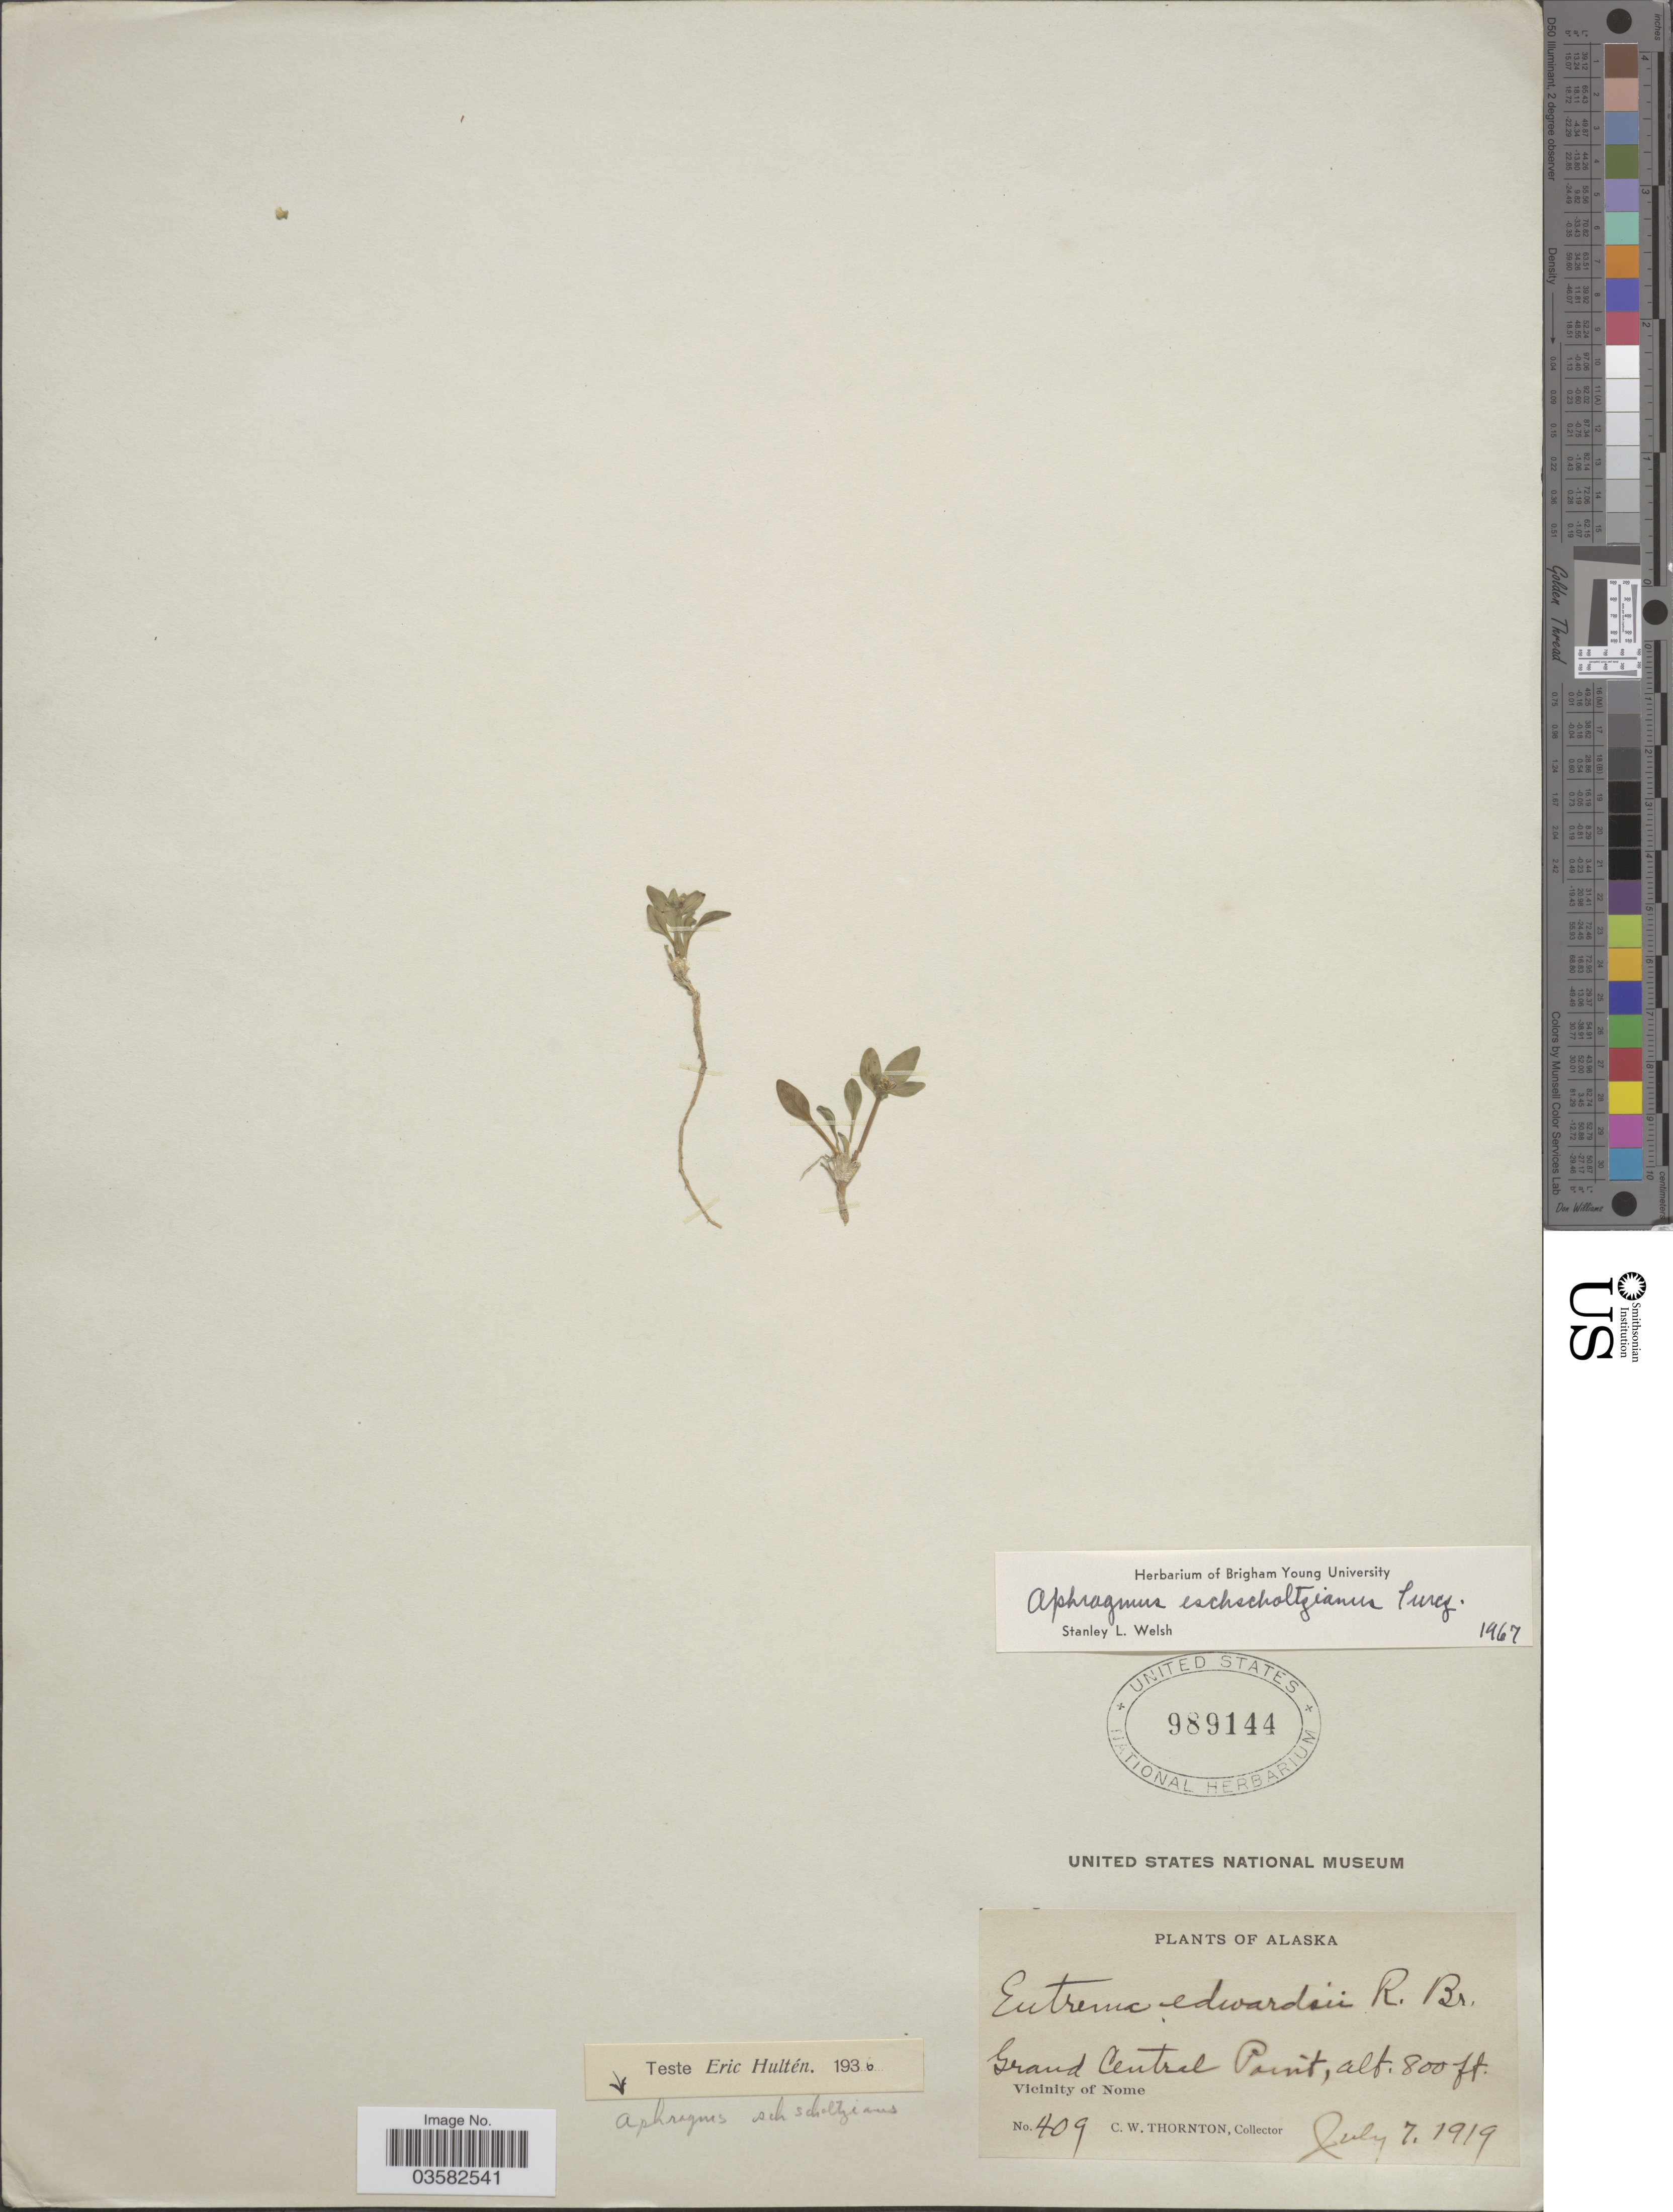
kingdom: Plantae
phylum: Tracheophyta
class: Magnoliopsida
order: Brassicales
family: Brassicaceae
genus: Aphragmus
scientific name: Aphragmus eschscholtzianus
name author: Andrz. ex DC.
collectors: C. Thornton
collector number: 409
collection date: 1919-07-07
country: United States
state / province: Alaska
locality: Grand Central Point. Vicinity of Nome.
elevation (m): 244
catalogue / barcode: US 989144